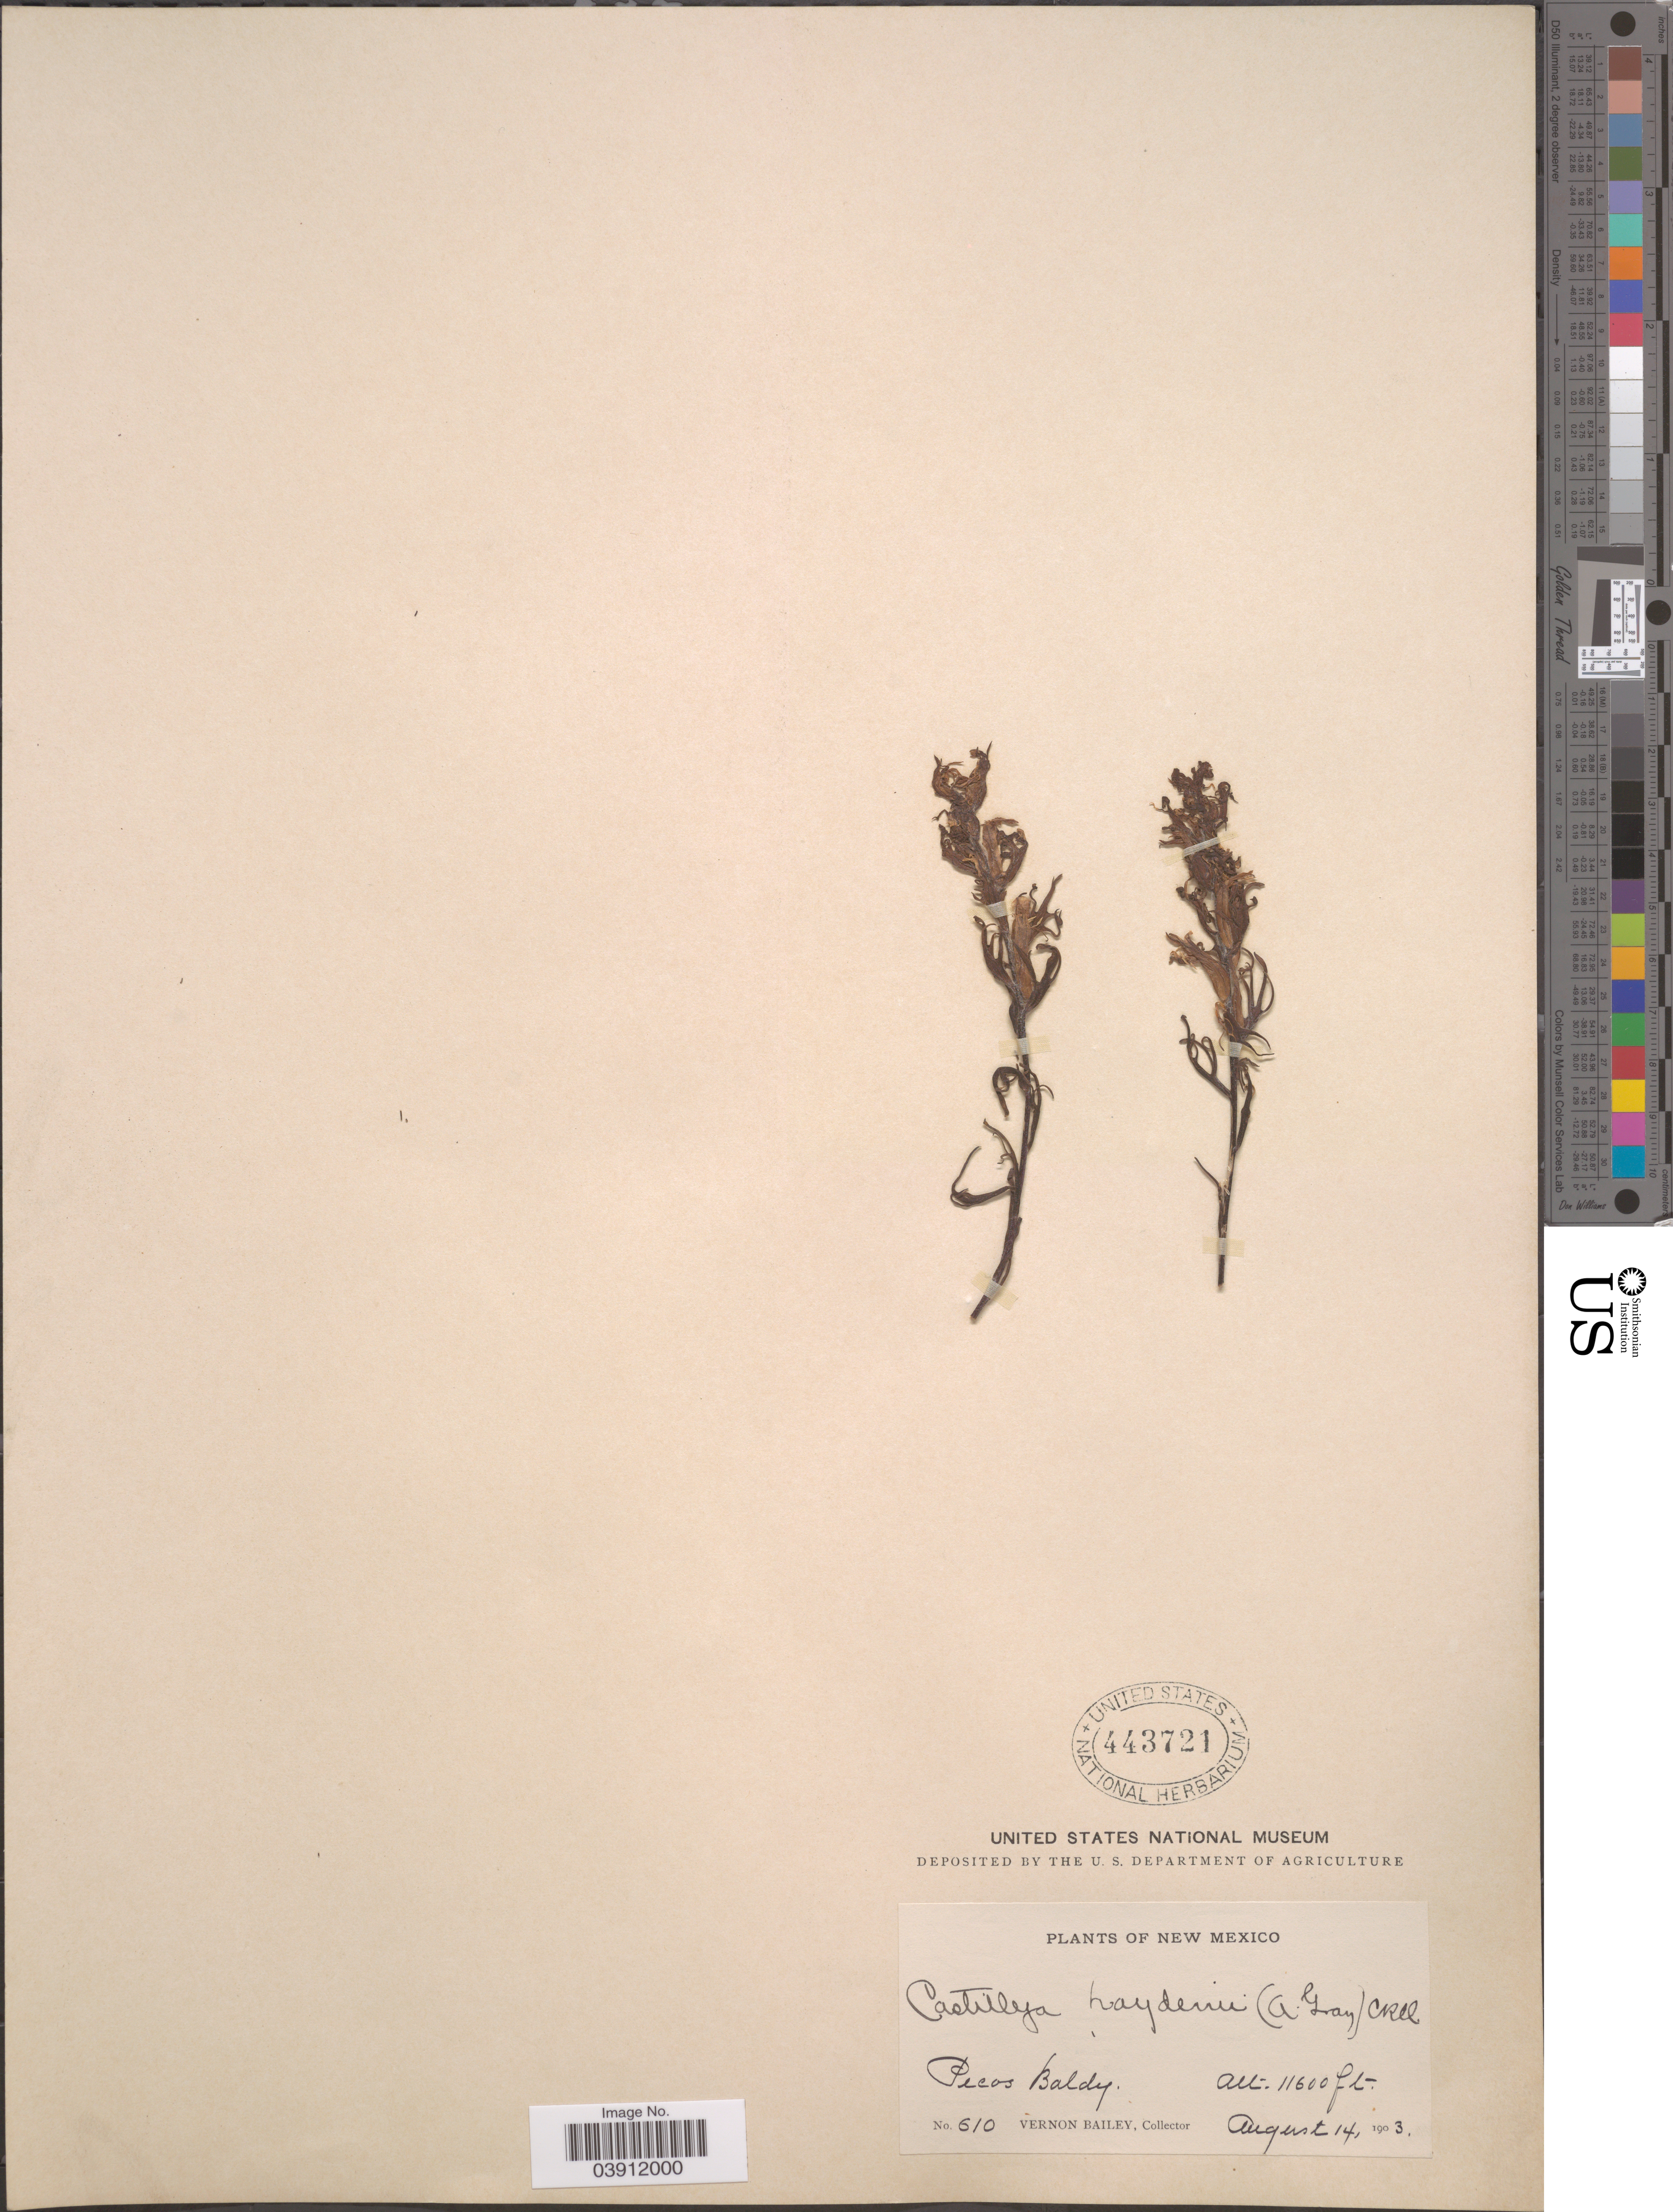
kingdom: Plantae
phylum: Tracheophyta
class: Magnoliopsida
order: Lamiales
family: Orobanchaceae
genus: Castilleja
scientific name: Castilleja haydenii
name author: (A. Gray) Cockerell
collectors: V. O. Bailey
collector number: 610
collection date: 1903-08-14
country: United States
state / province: New Mexico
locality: Pecos Baldy.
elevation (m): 3536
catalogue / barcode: US 443721